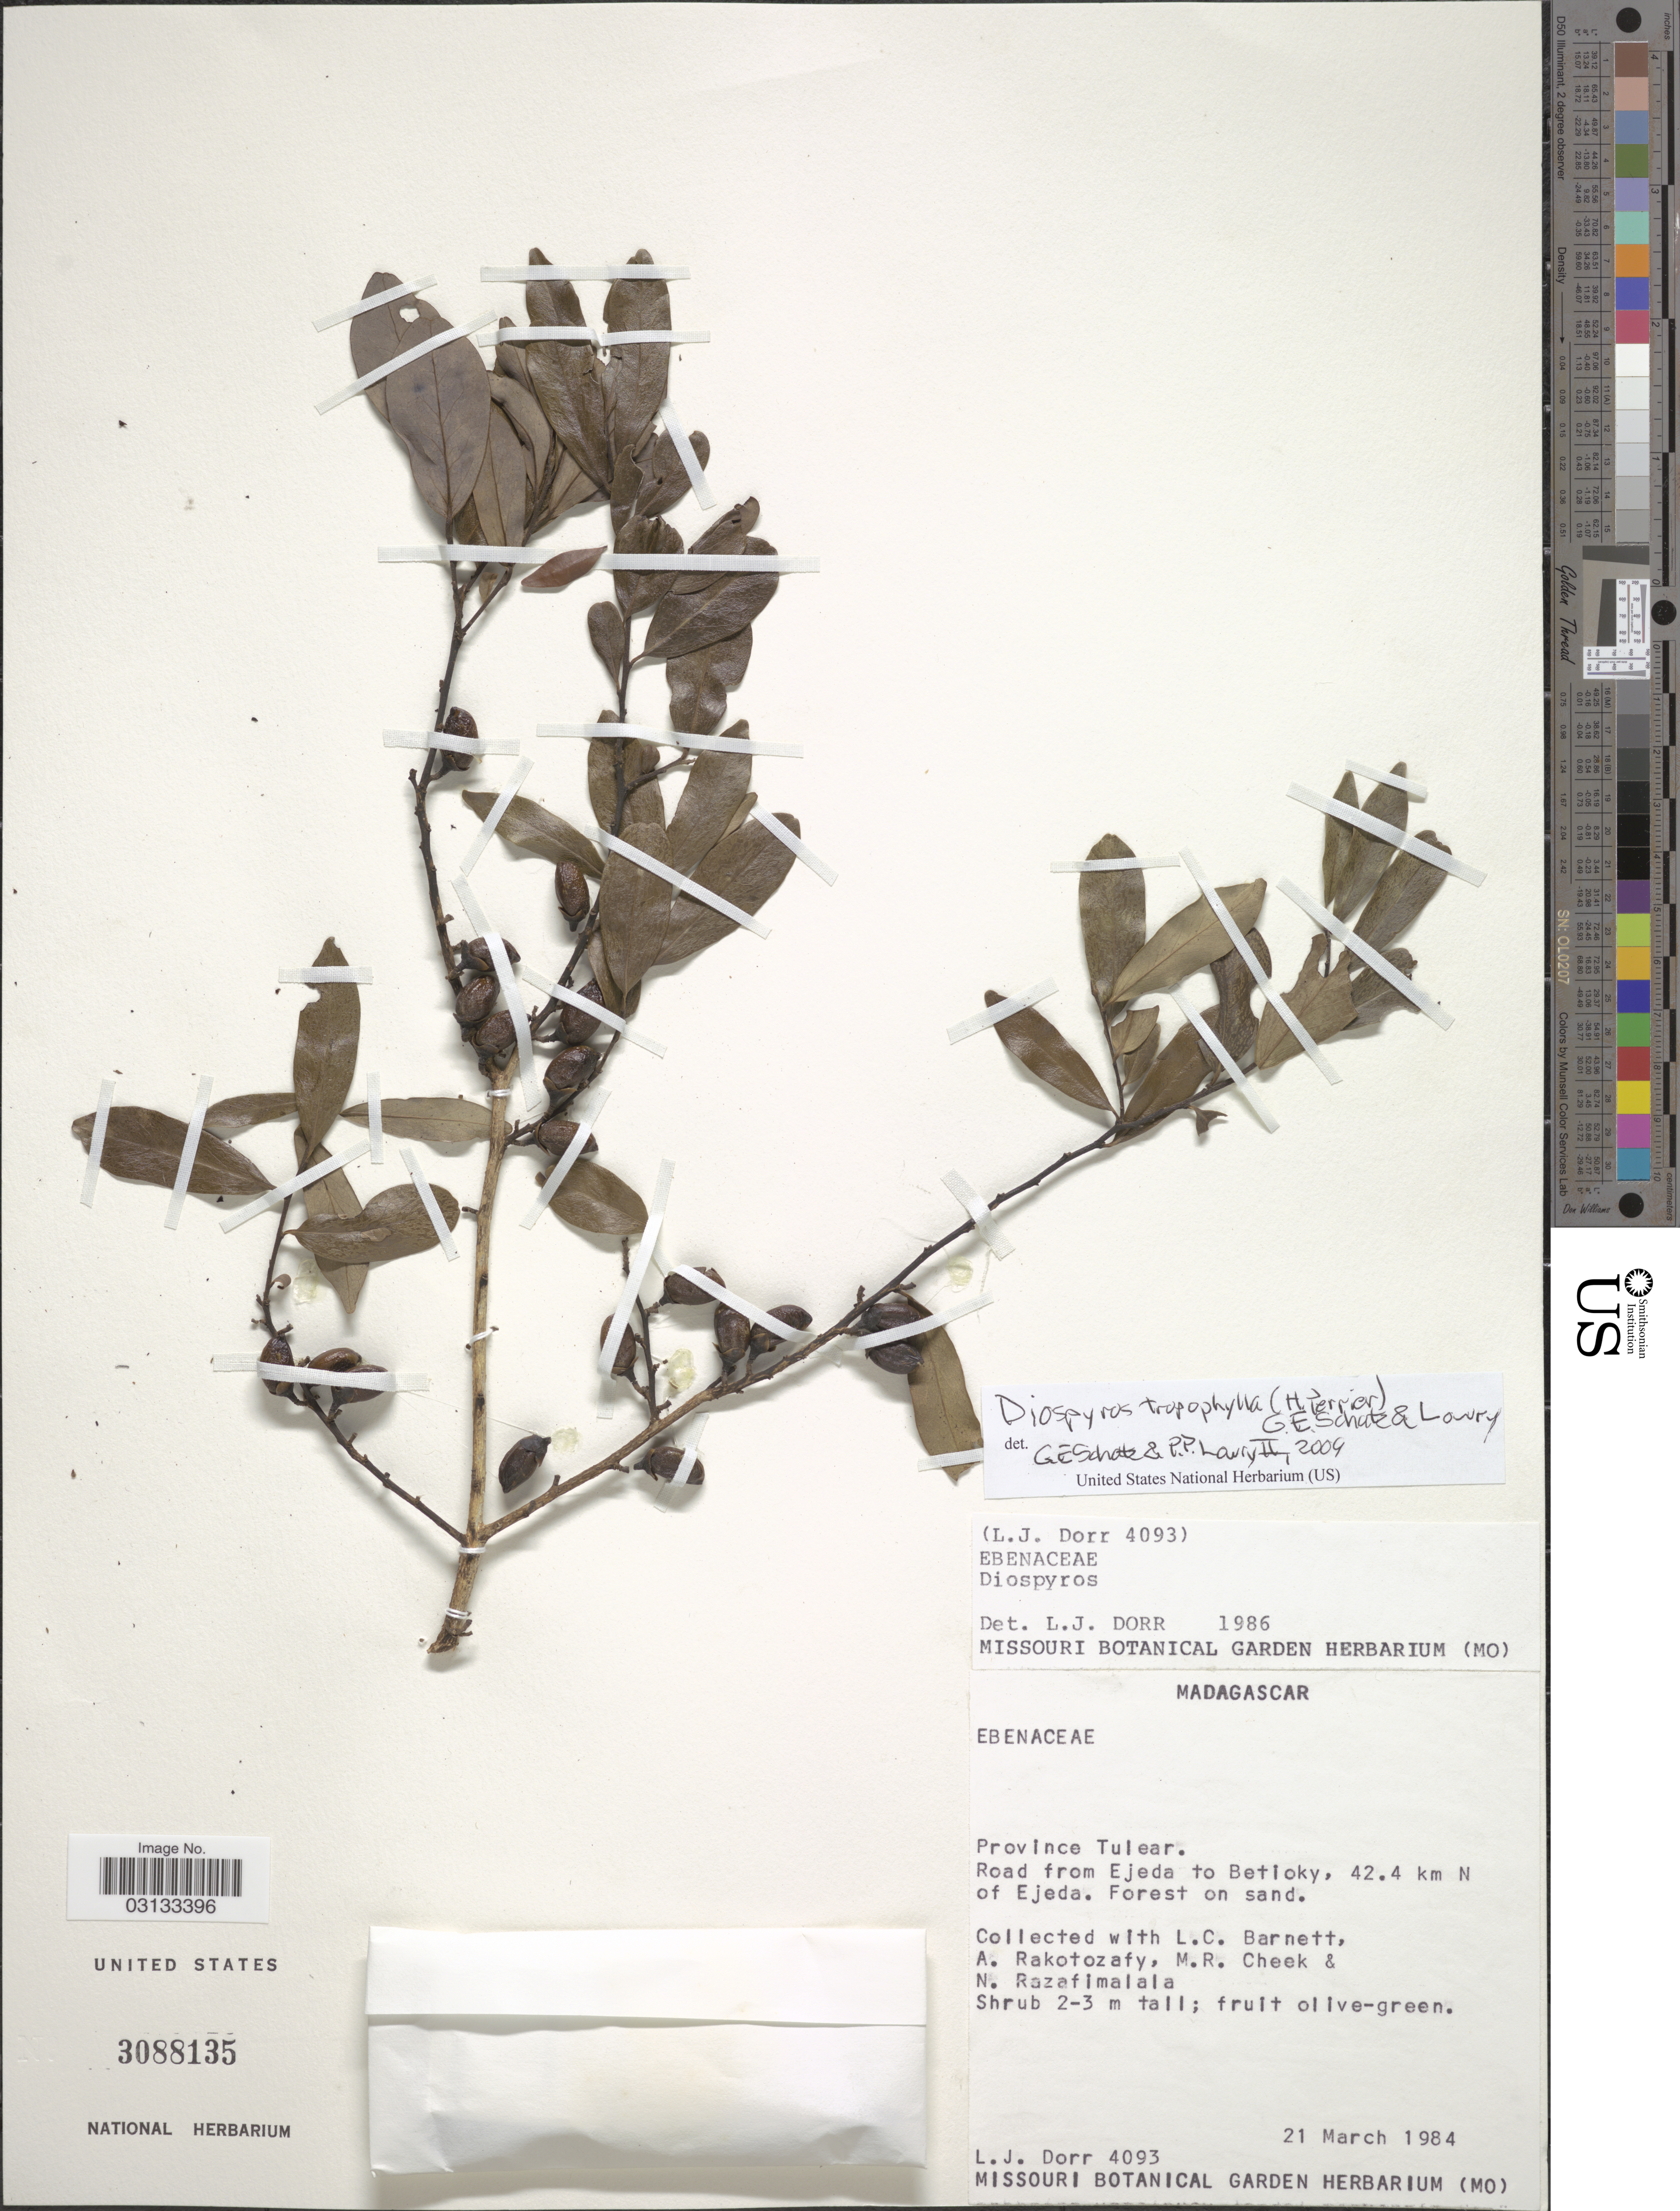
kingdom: Plantae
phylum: Tracheophyta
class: Magnoliopsida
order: Ericales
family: Ebenaceae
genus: Diospyros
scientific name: Diospyros tropophylla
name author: (H. Perrier) G.E. Schatz & Lowry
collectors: L. J. Dorr, L. C. Barnett, A. Rakotozafy, M. Cheek & N. Razafimalala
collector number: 4093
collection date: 1984-03-21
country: Madagascar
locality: Province Tulear. Road from Ejeda to Betioky, 42.4 km N of Ejeda.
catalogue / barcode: US 3088135